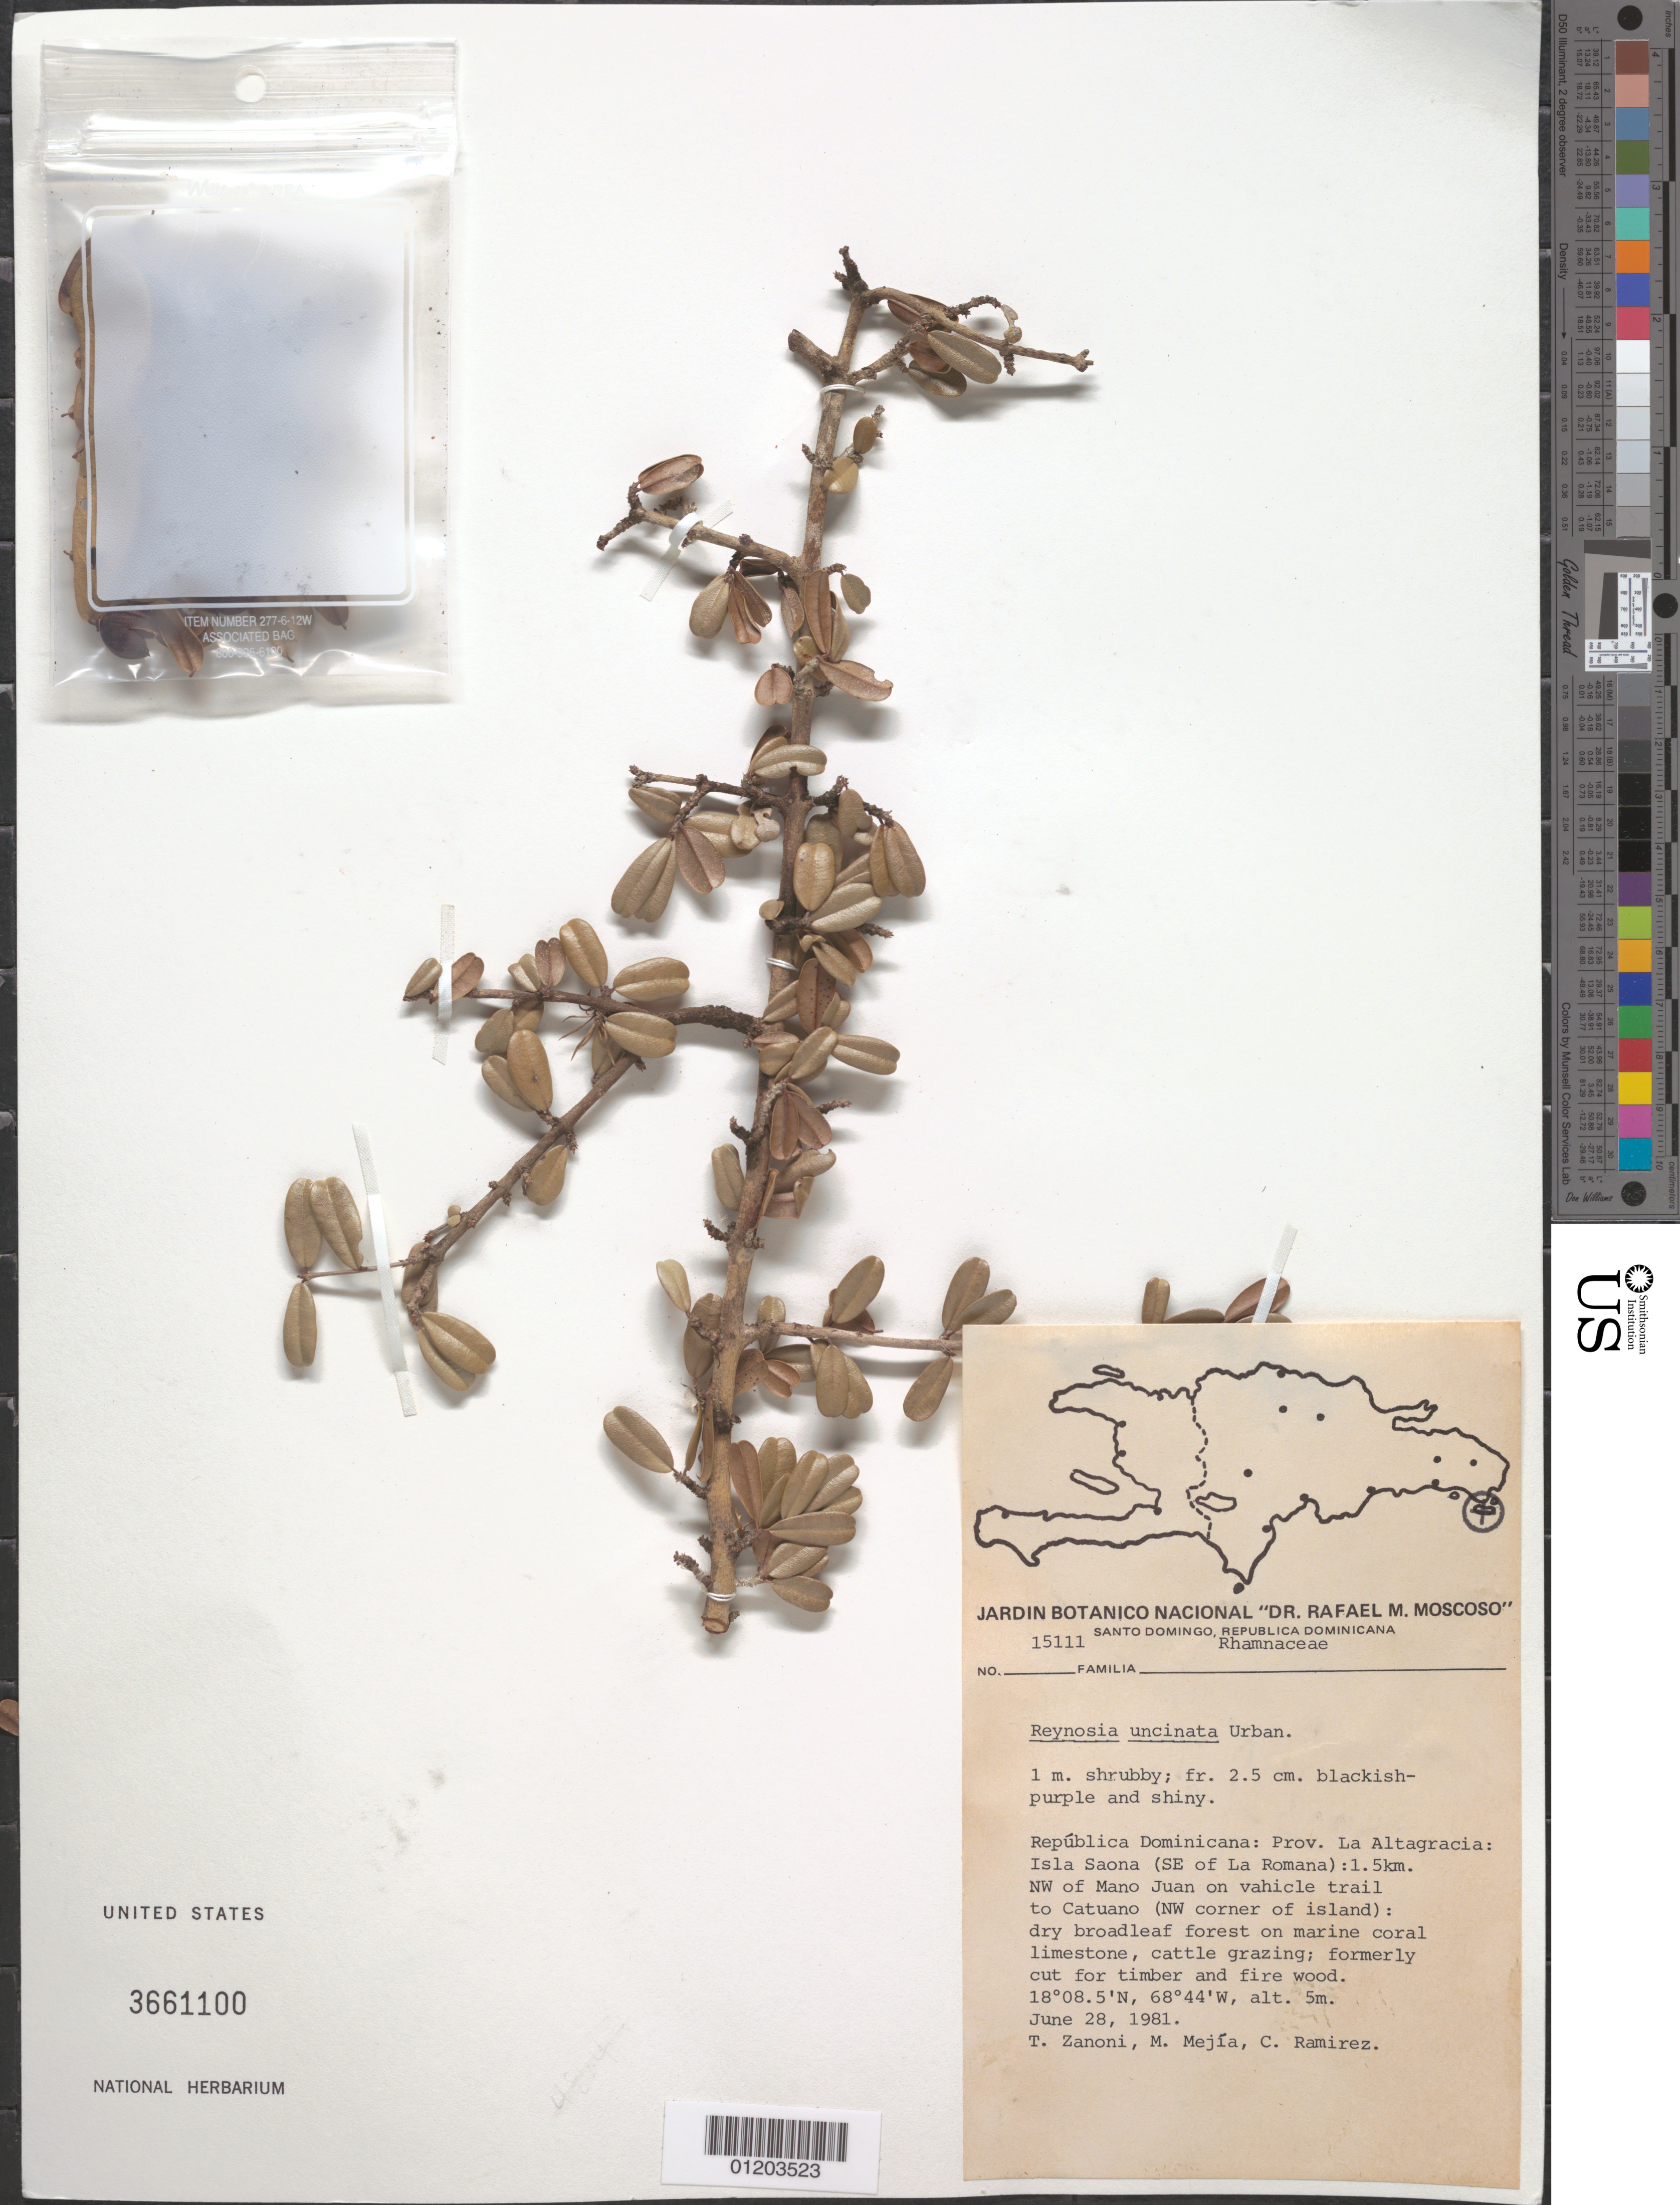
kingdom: Plantae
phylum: Tracheophyta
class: Magnoliopsida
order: Rosales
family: Rhamnaceae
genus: Reynosia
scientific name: Reynosia uncinata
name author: Urb.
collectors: T. A. Zanoni, M. Mejia & C. Ramirez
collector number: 15111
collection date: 1981-06-28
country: Dominican Republic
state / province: La Altagracia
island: Isla Saona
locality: Isla Saona (SE of La Romana); 1.5 km NW of Mano Juan, on vehicle trail to Catuano (NW corner of island).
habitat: Dry broadleaf forest on marine coral limestone, cattle grazing; formerly cut for timber and fire wood.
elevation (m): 5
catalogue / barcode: US 3661100